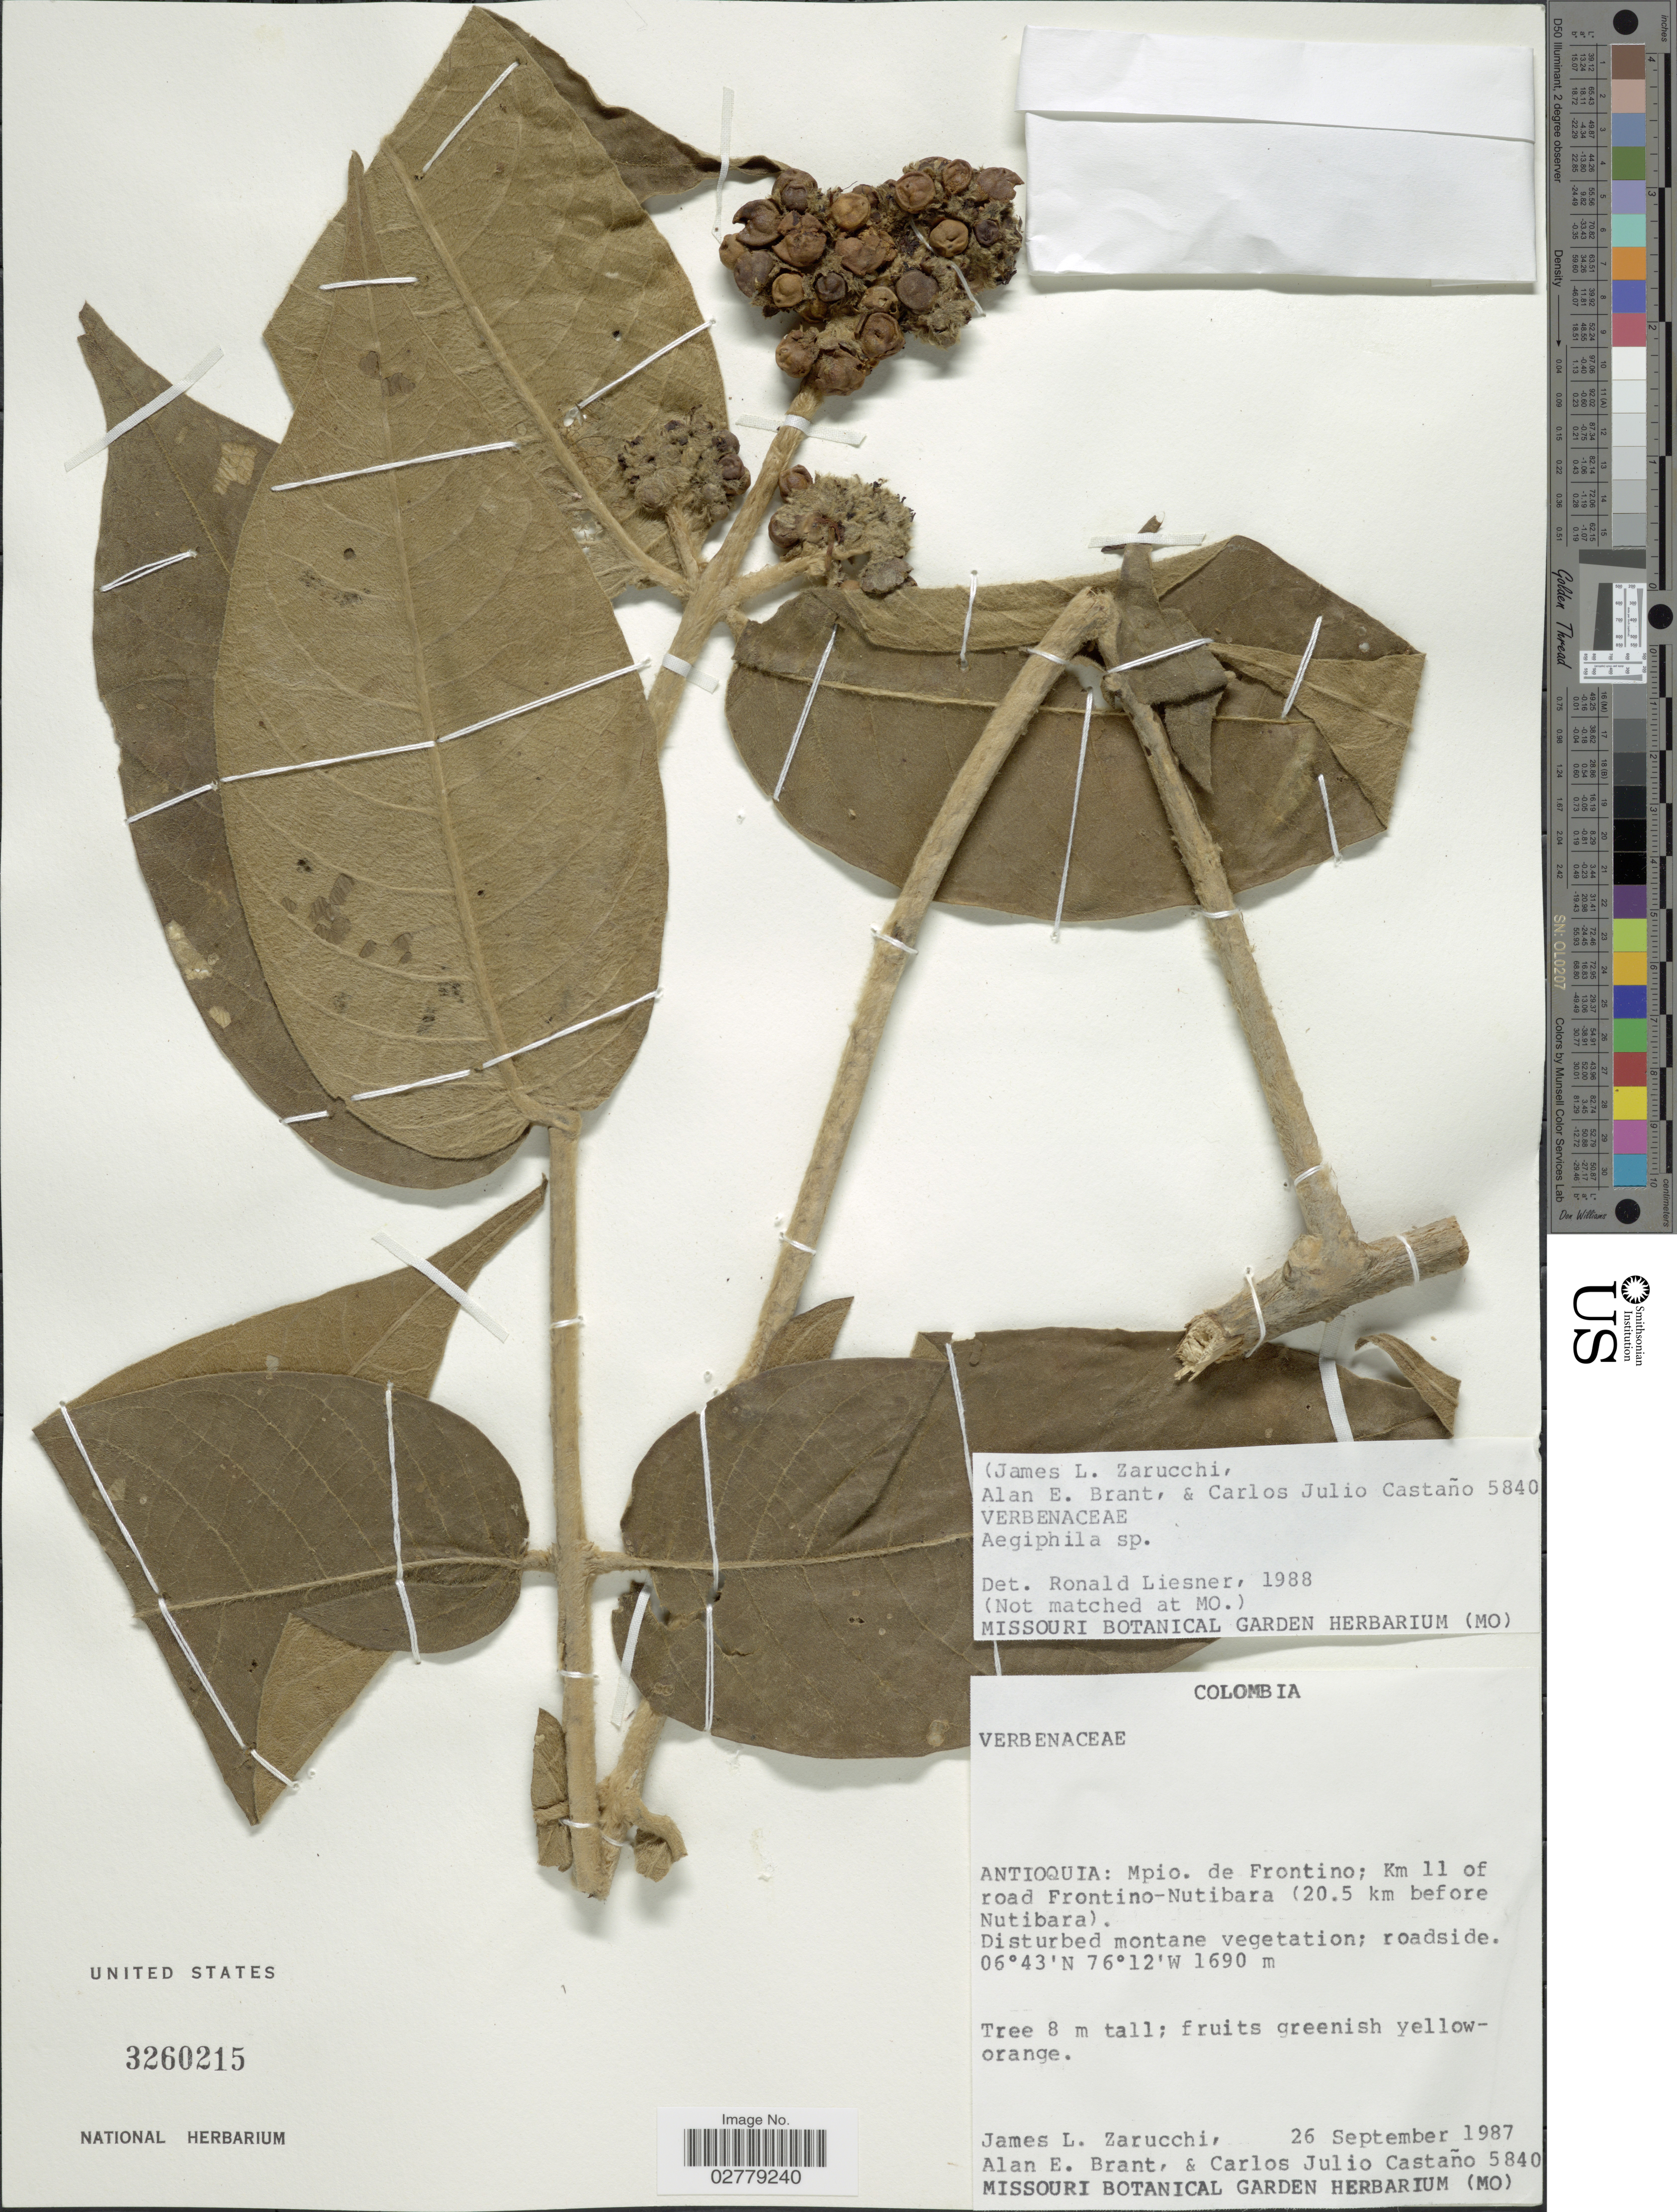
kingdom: Plantae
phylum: Tracheophyta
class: Magnoliopsida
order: Lamiales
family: Lamiaceae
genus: Aegiphila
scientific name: Aegiphila sp.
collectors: J. L. Zarucchi, A. Brant & C. Castaño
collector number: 5840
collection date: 1987-09-26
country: Colombia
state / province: Antioquia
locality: Mpio. de Frontino; Km 11 of road Frontino-Nutibara (20.5 km before Nutibara).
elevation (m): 1690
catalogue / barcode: US 3260215